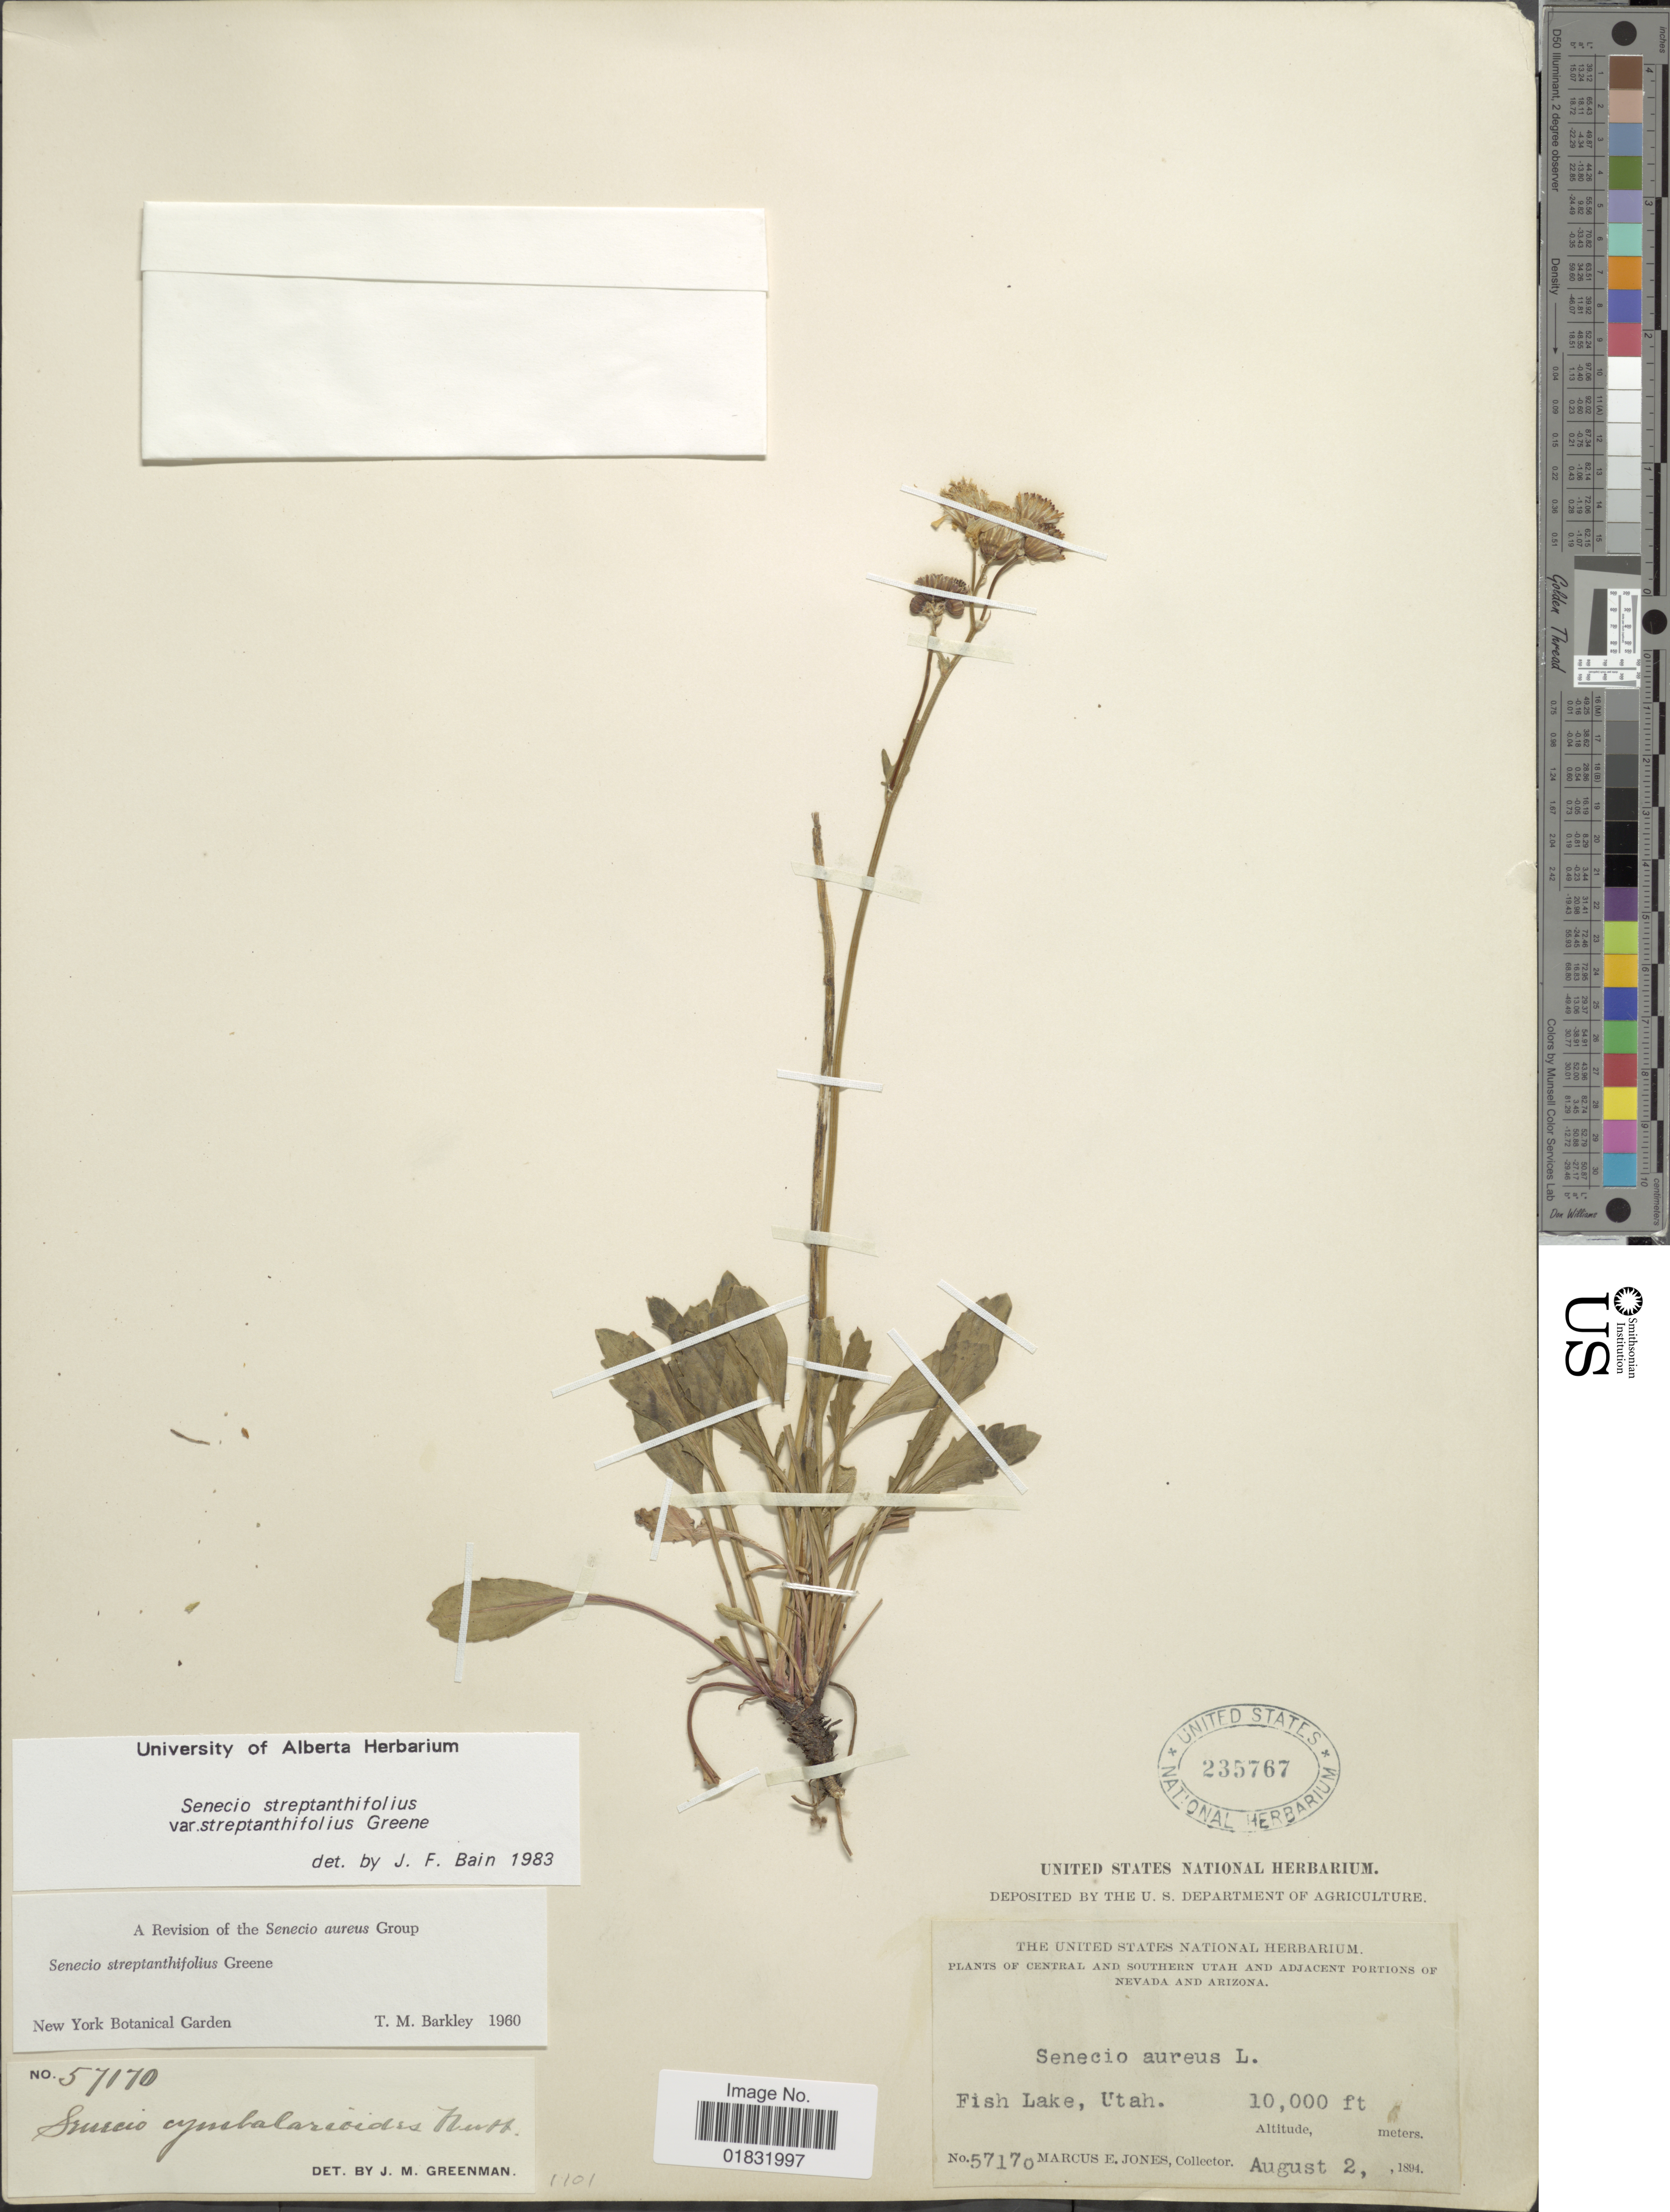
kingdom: Plantae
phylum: Tracheophyta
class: Magnoliopsida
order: Asterales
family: Asteraceae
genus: Packera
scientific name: Packera streptanthifolia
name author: (Greene) W.A. Weber & Á. Löve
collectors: M. E. Jones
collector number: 57170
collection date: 1894-08-02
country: United States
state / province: Utah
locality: Central and Southern Utah and Adjacent Portions of Nevada and Arizona, Fish Lake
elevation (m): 3048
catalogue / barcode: US 235767